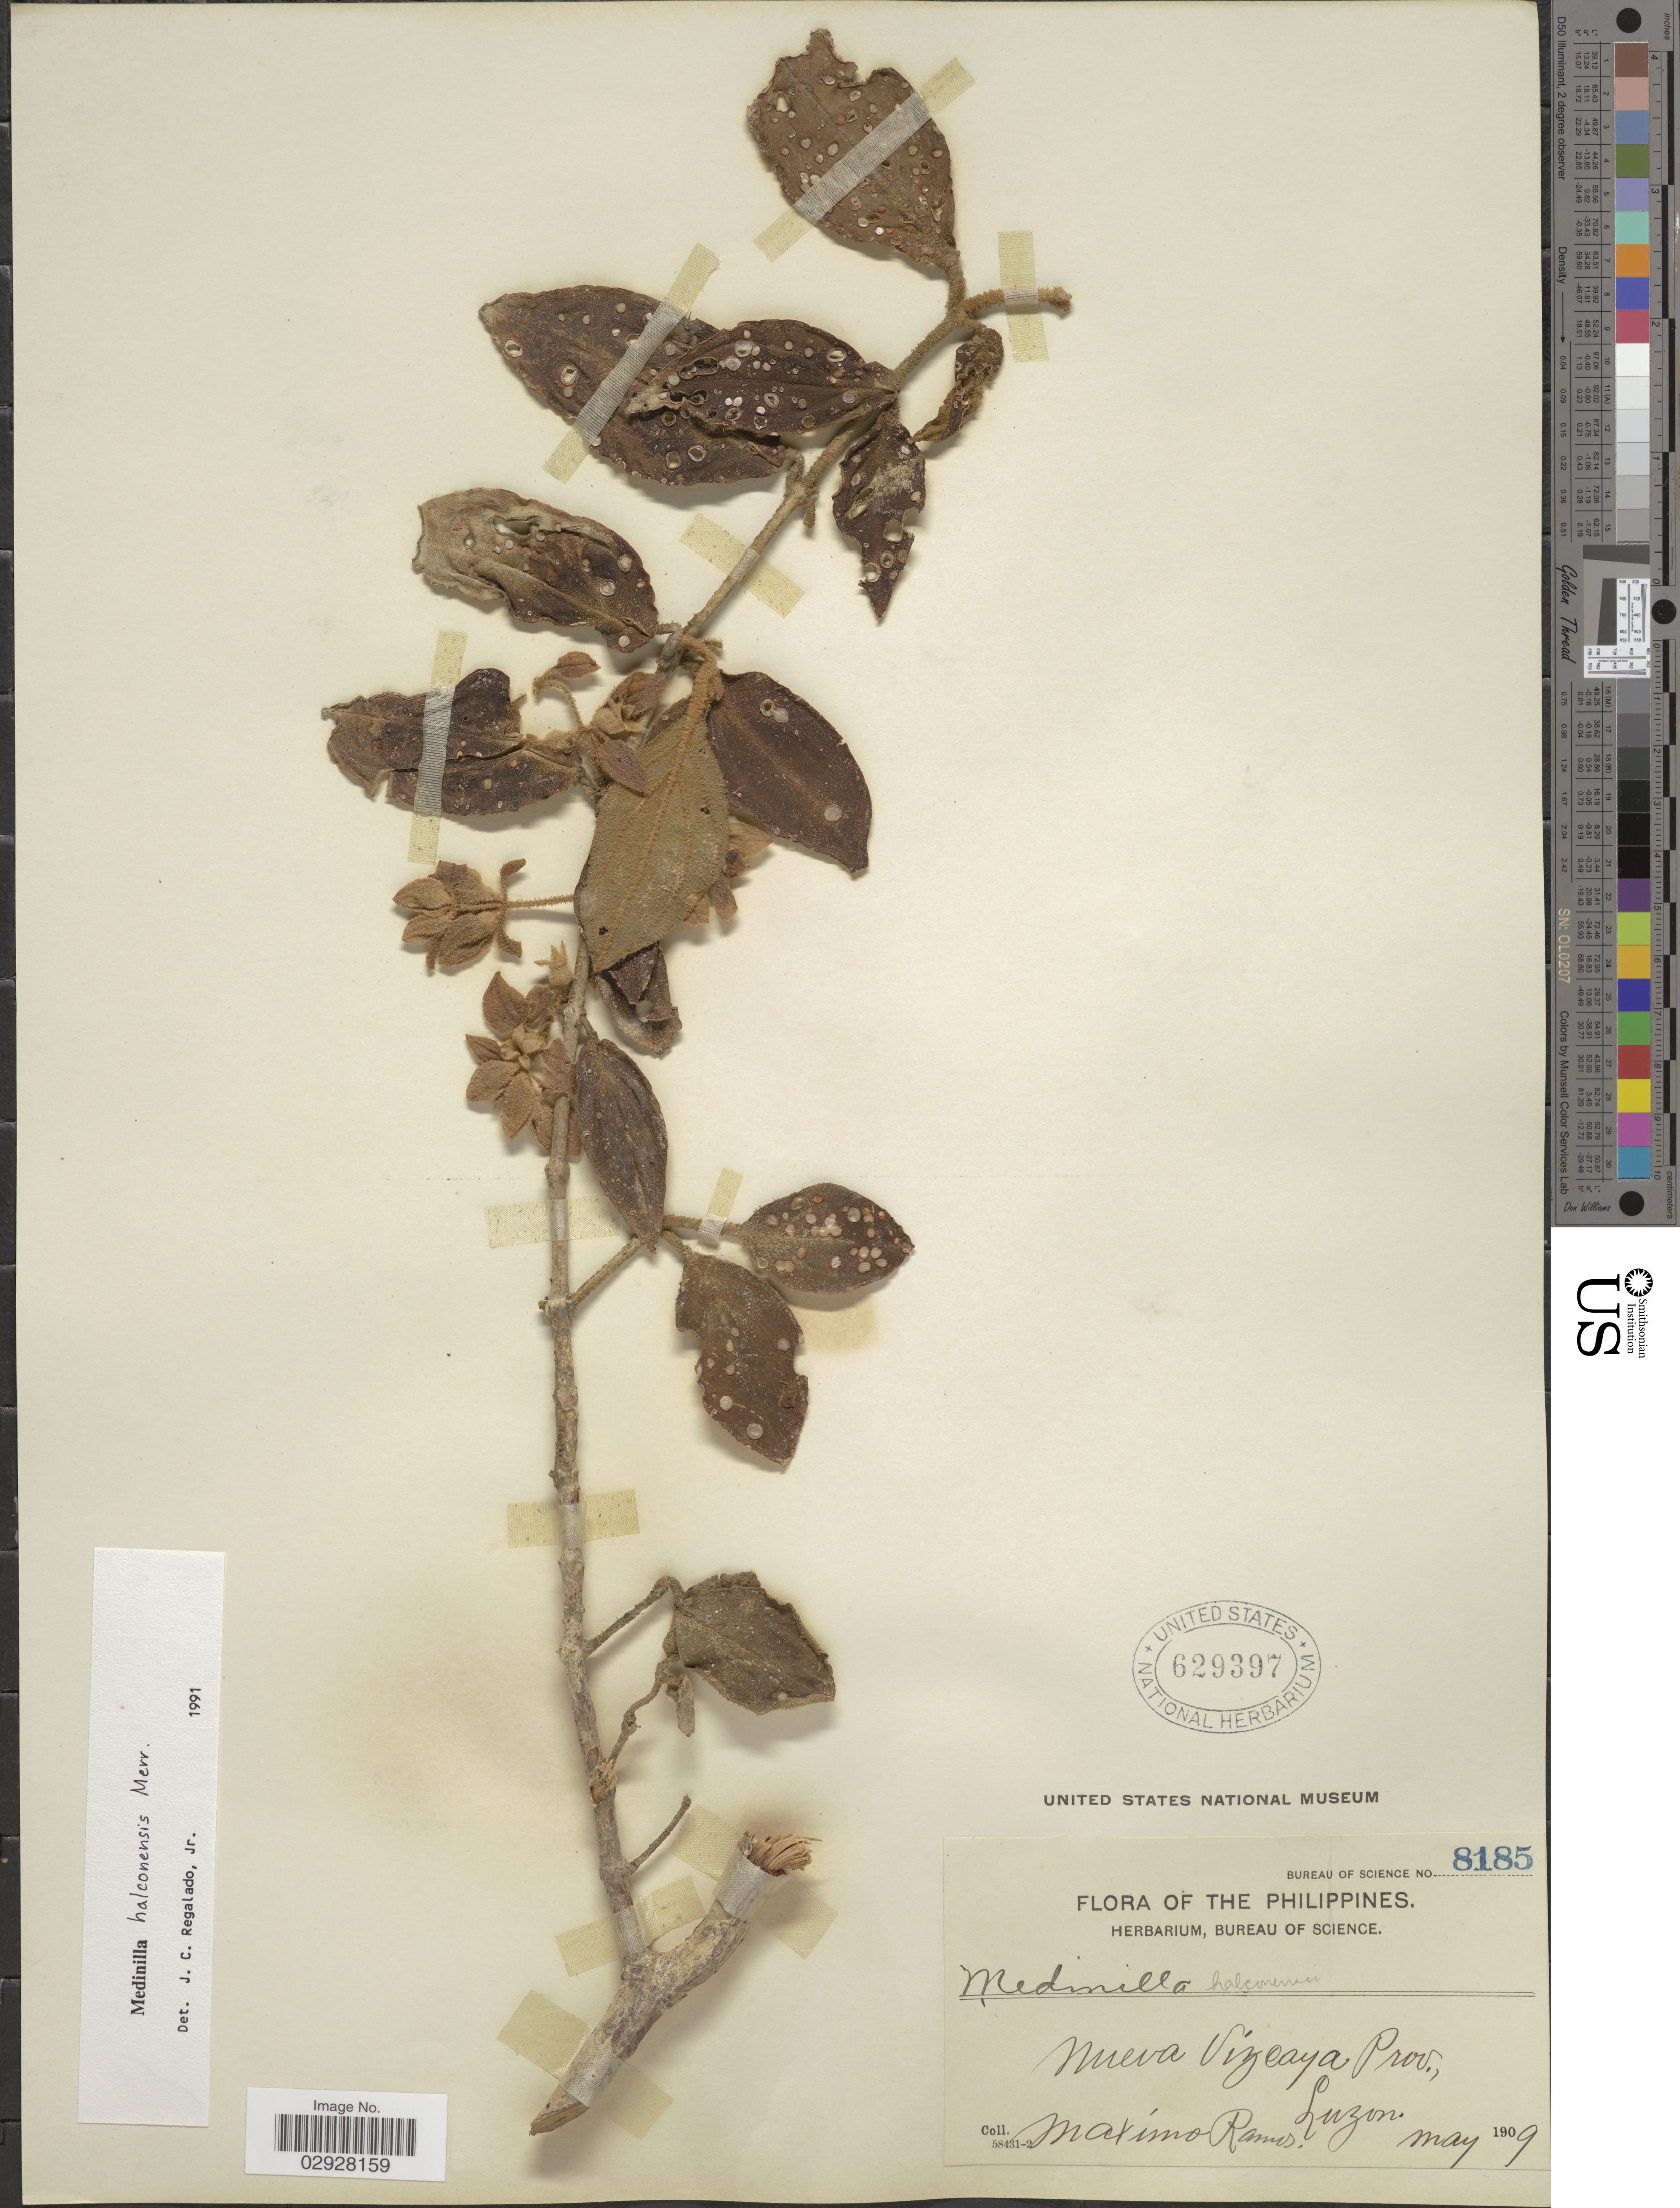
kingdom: Plantae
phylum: Tracheophyta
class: Magnoliopsida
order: Myrtales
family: Melastomataceae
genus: Medinilla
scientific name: Medinilla halconensis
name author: Merr.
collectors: M. Ramos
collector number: Bureau of Science 8185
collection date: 1909-05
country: Philippines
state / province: Cagayan Valley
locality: Nueva Vizcaya Prov., Luzon.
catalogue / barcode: US 629397